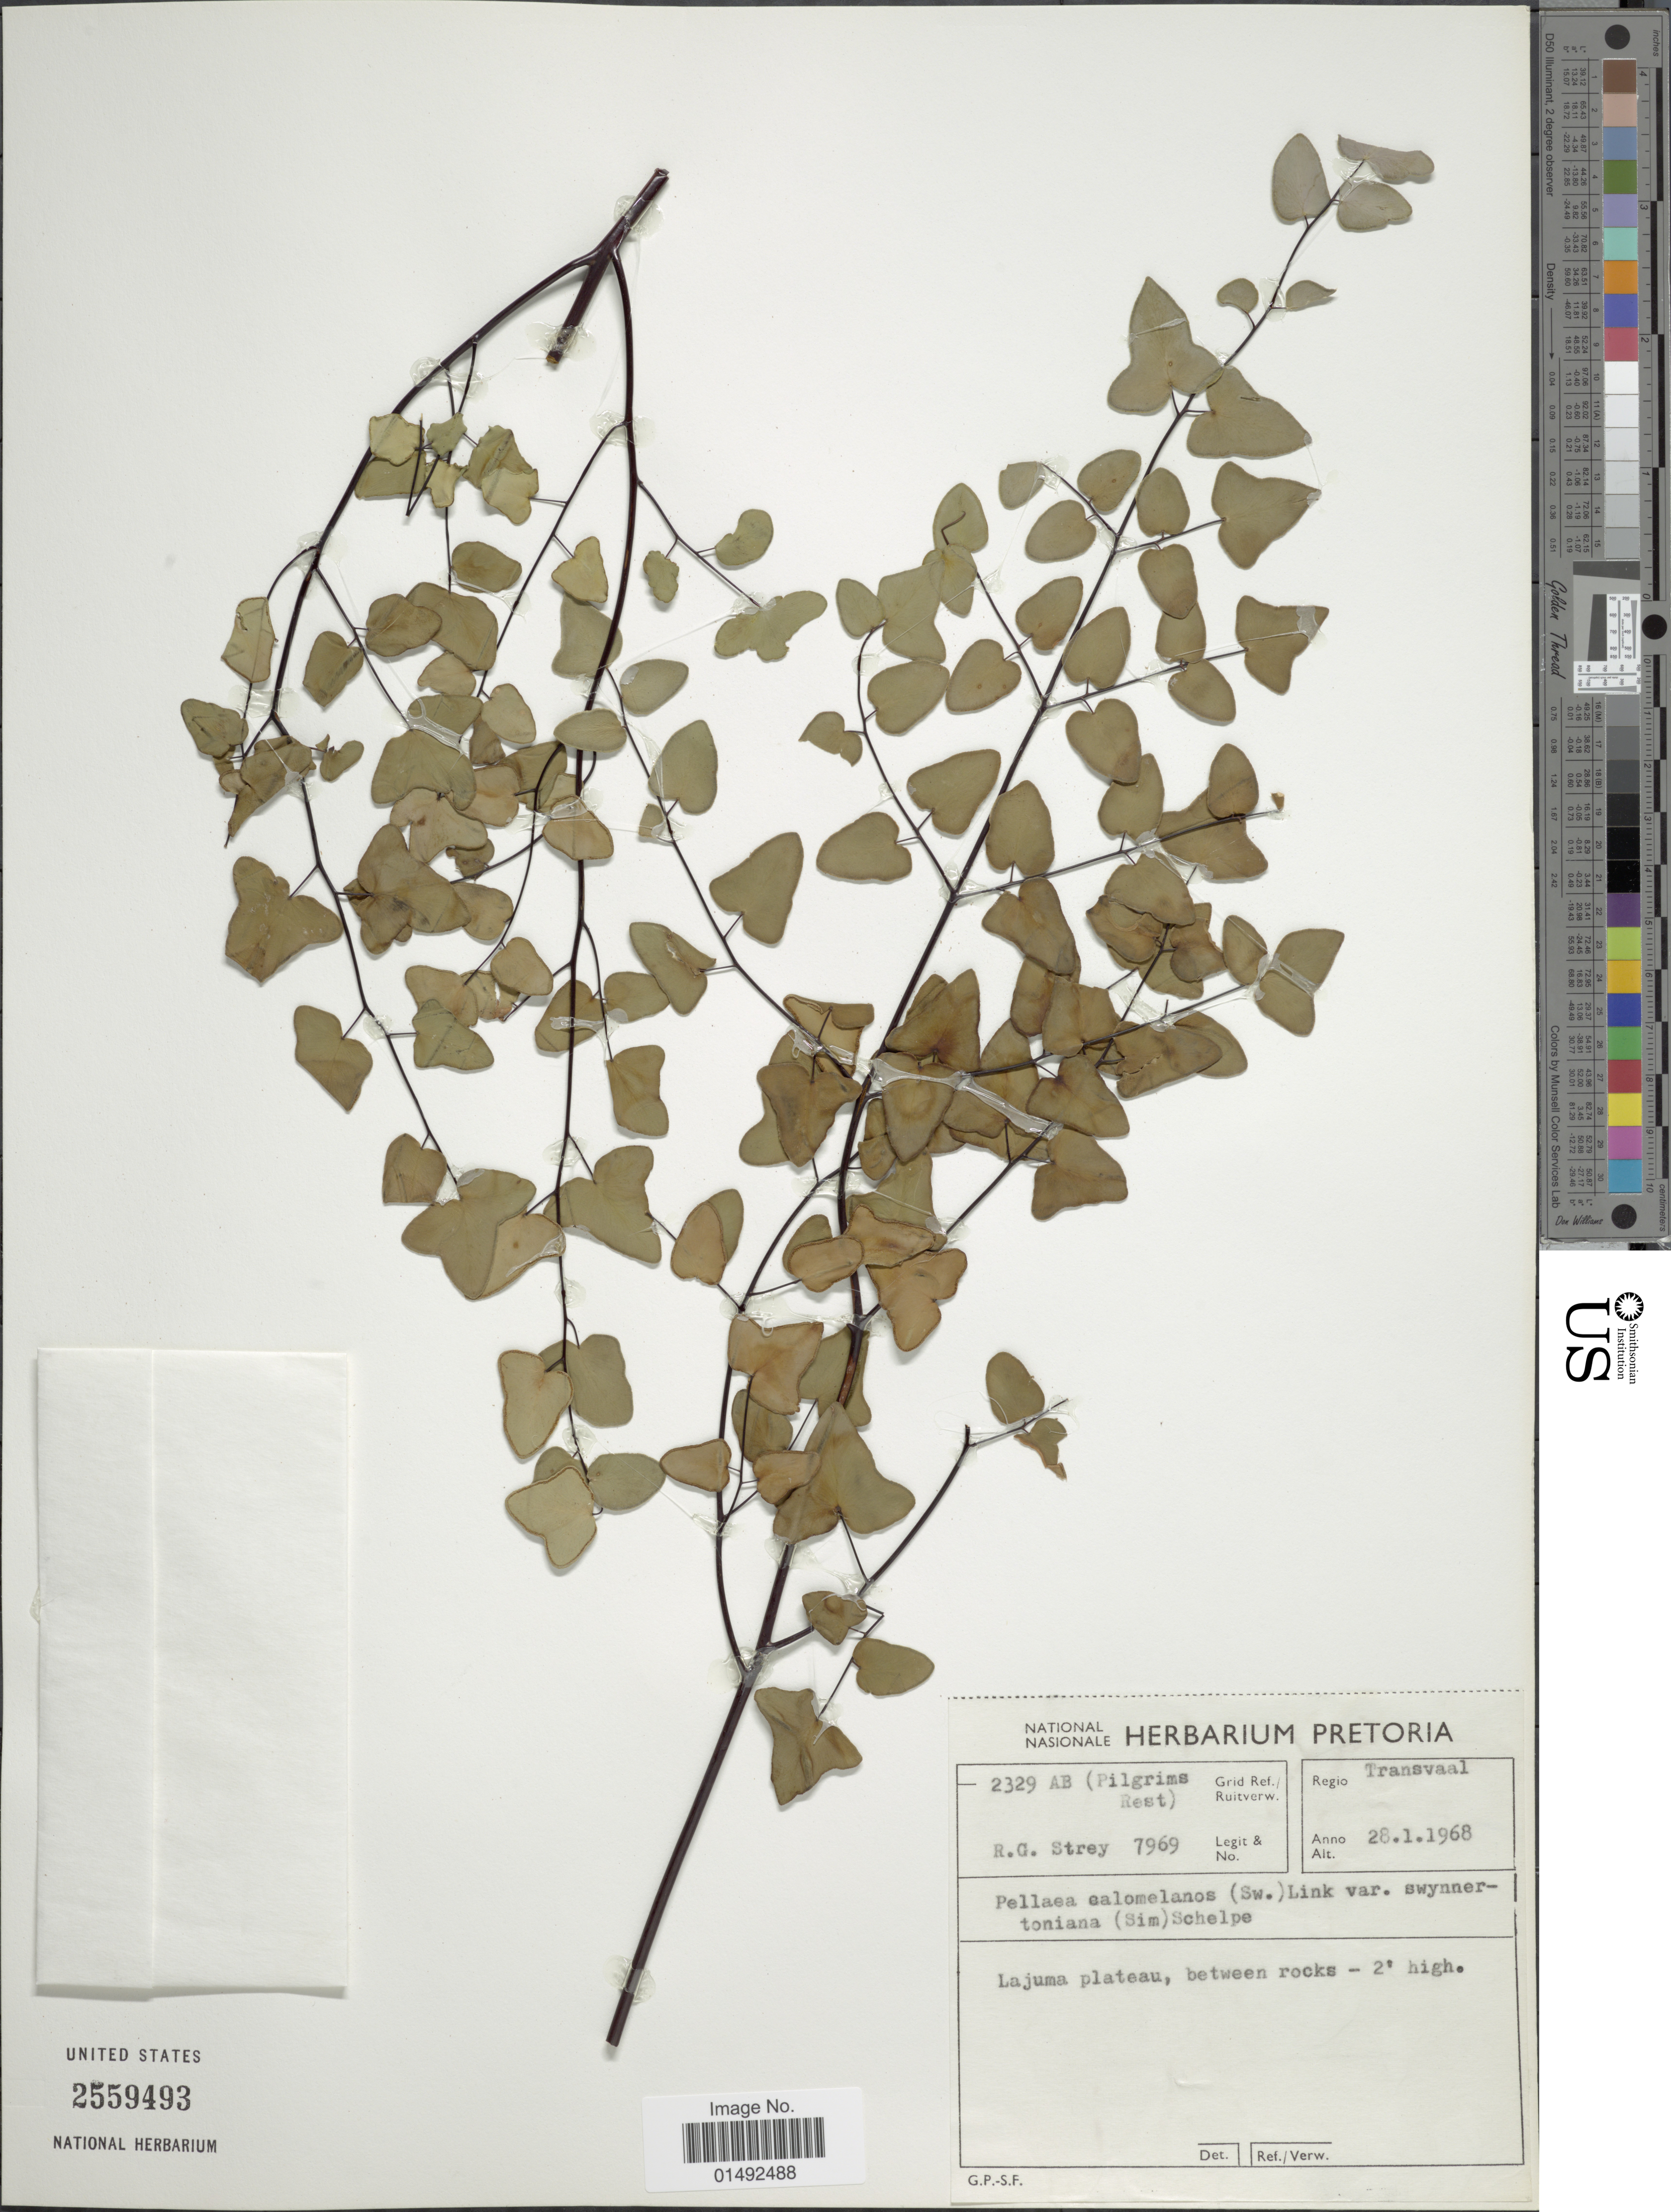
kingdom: Plantae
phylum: Tracheophyta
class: Polypodiopsida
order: Polypodiales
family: Pteridaceae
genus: Pellaea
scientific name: Pellaea calomelanos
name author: (Sw.) Link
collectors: R. G. Strey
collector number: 7969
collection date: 1968-01-28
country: South Africa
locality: Regio Transvaal, Lajuma plateau, between rocks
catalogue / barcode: US 2559493